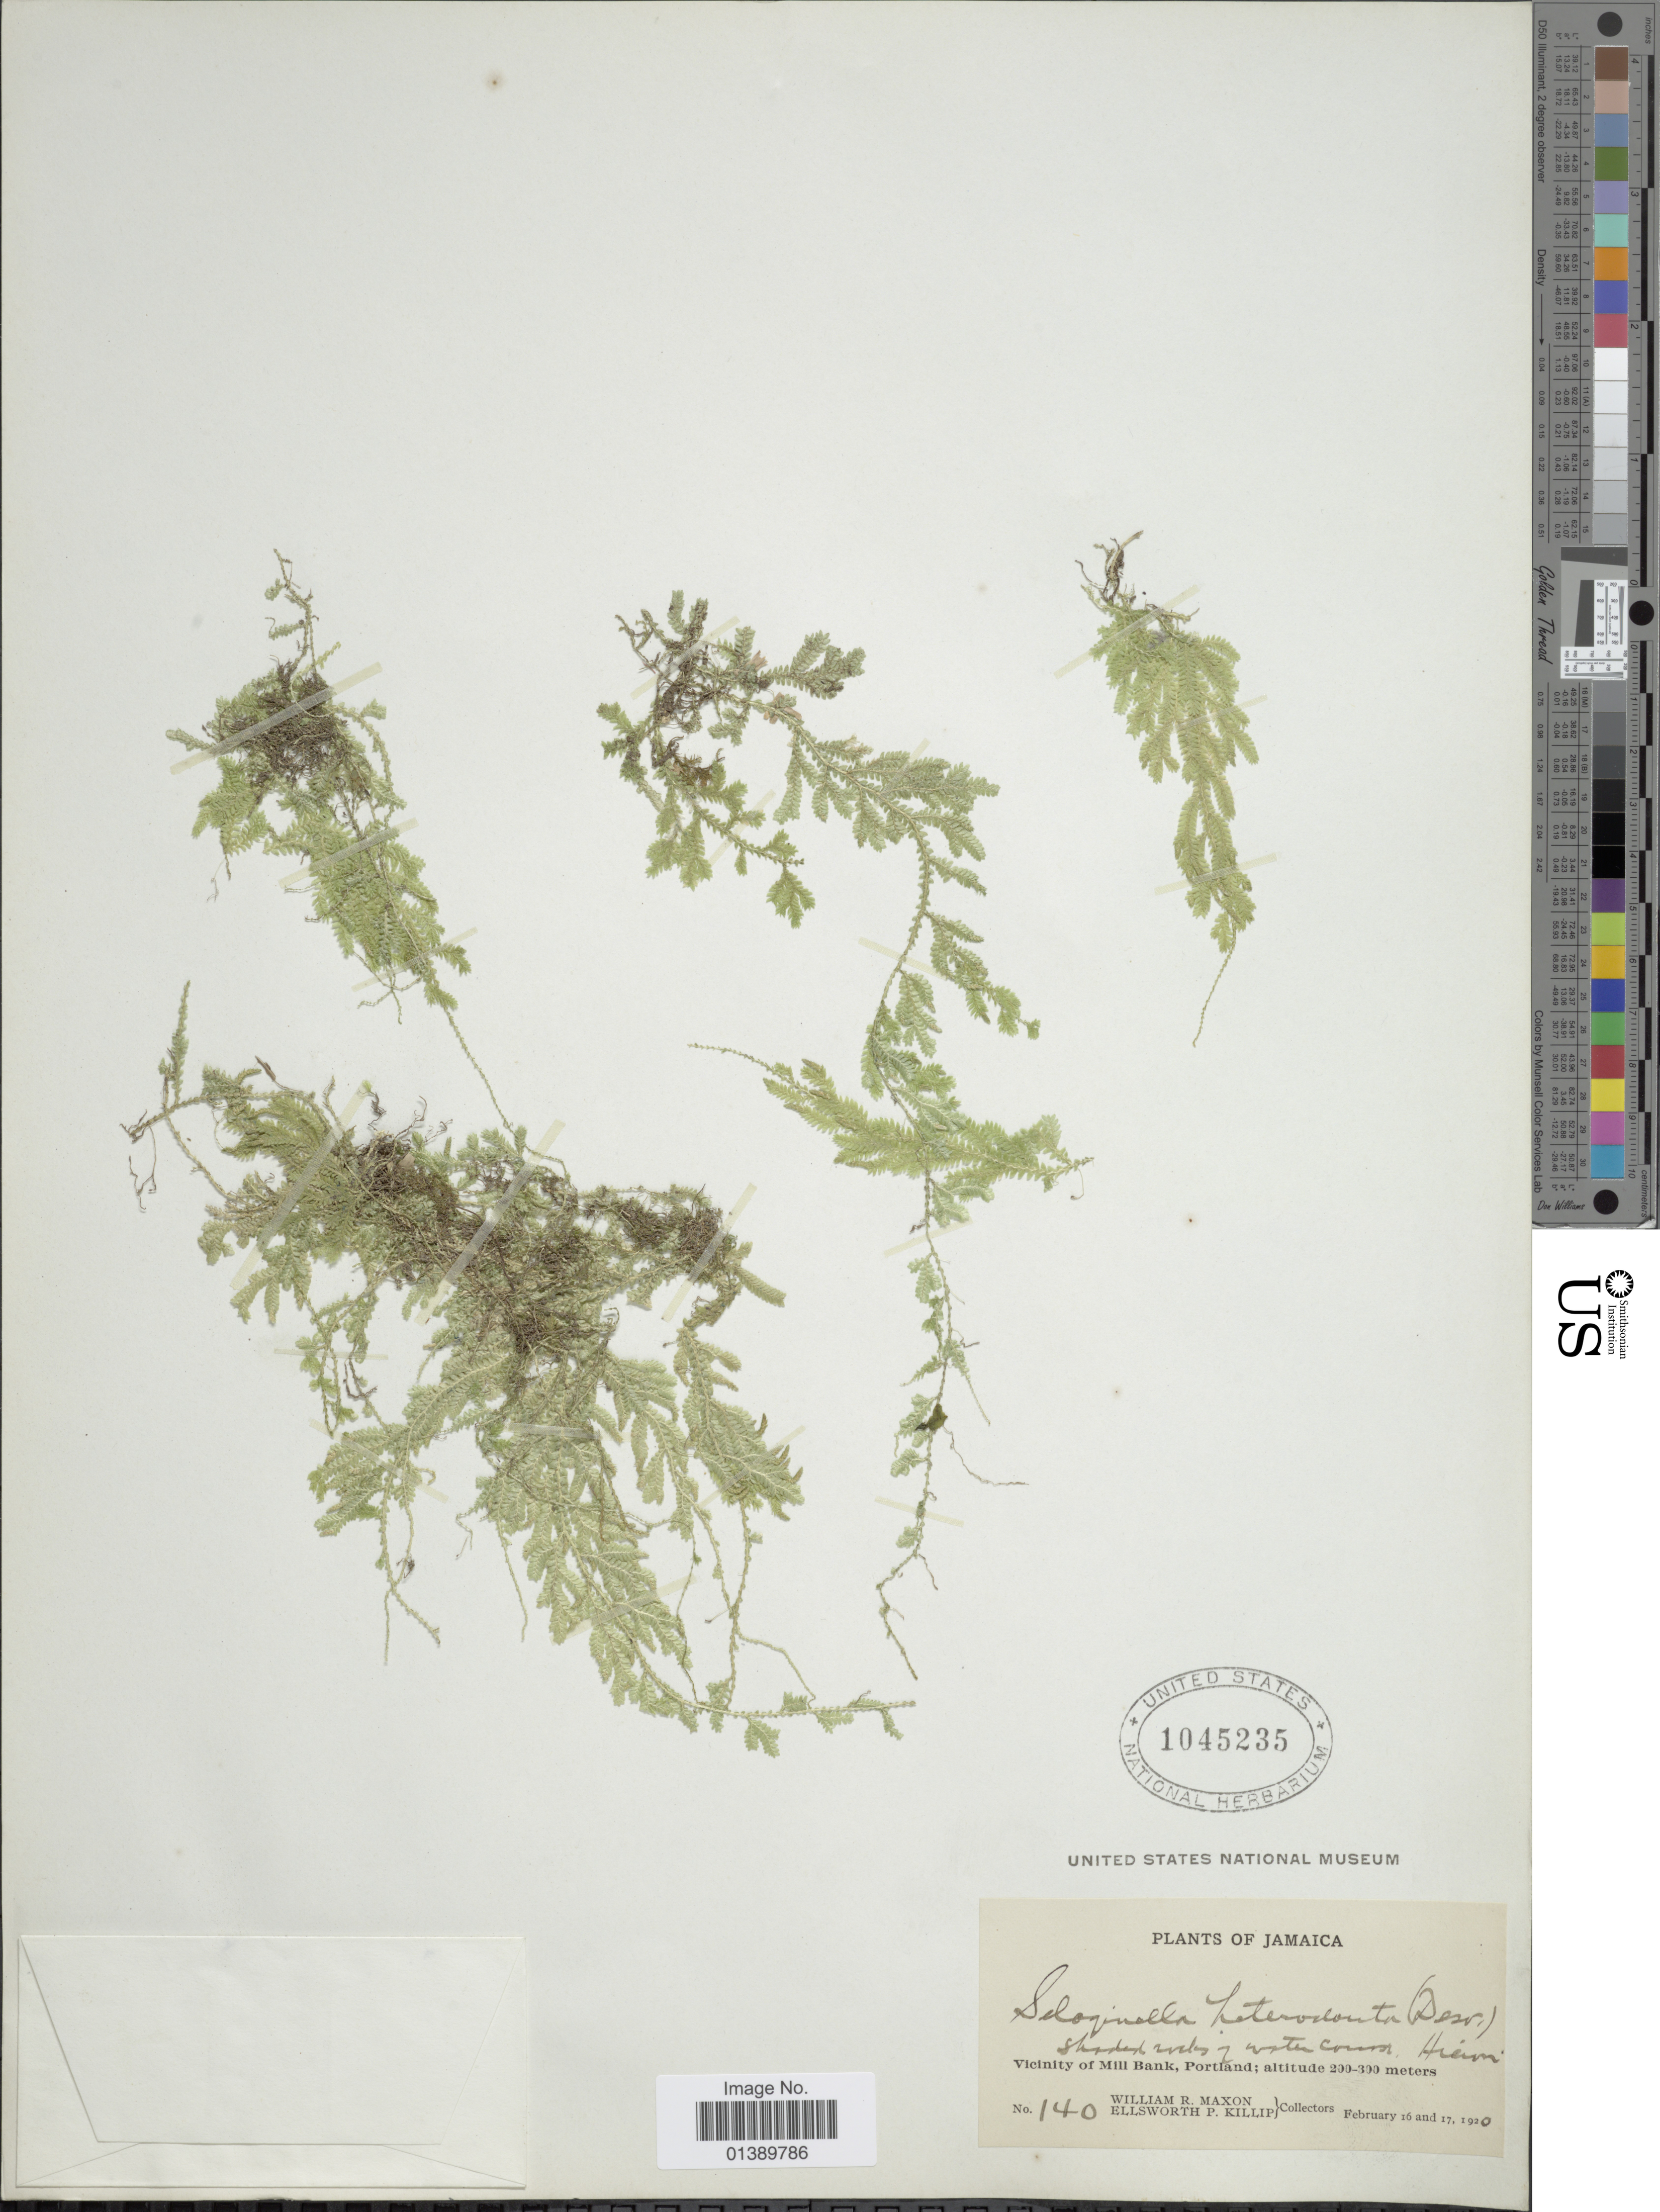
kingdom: Plantae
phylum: Tracheophyta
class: Lycopodiopsida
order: Selaginellales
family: Selaginellaceae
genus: Selaginella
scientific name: Selaginella heterodonta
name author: (Desv.) Hieron.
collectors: W. R. Maxon & E. P. Killip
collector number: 140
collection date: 1920-02-16/1920-02-17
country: Jamaica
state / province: Portland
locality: Vicinity of Mill bank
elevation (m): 200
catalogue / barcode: US 1045235